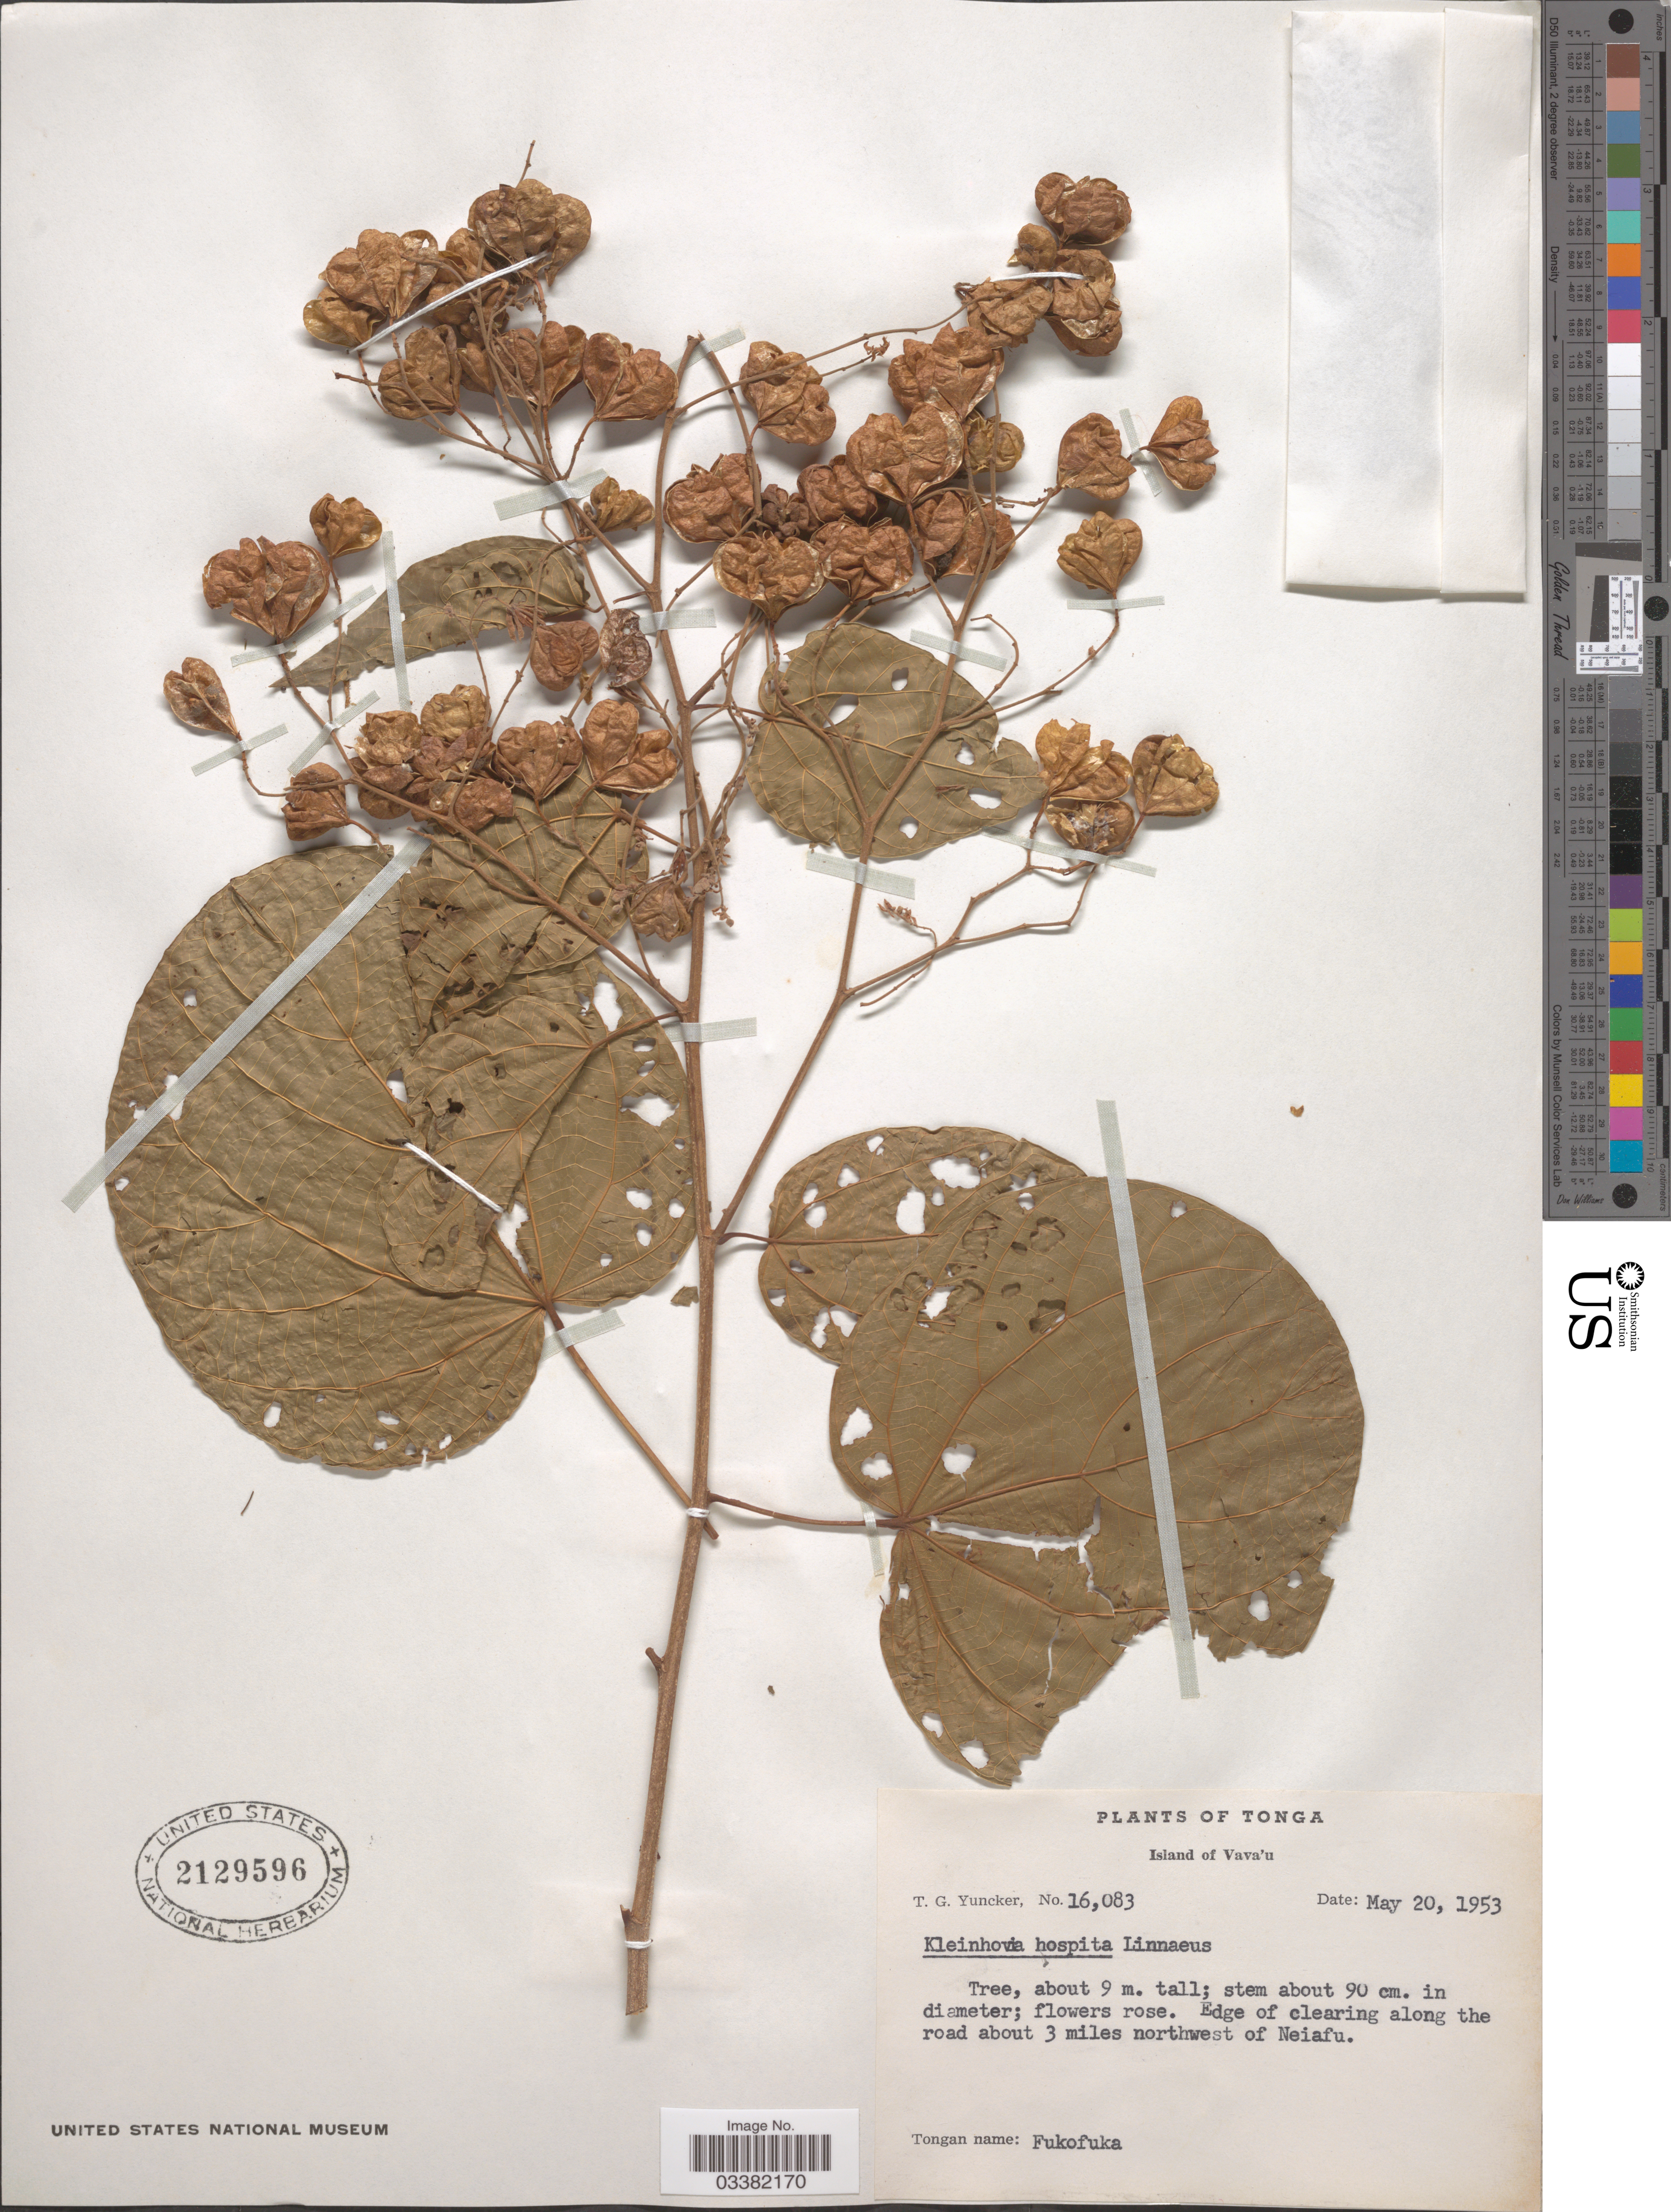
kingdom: Plantae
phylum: Tracheophyta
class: Magnoliopsida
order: Malvales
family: Malvaceae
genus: Kleinhovia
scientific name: Kleinhovia hospita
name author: L.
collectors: T. G. Yuncker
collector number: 16083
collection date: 1953-05-20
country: Tonga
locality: Island of Vava'u. Edge of clearing along the road about 3 miles northwest of Neiafu.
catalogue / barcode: US 2129596